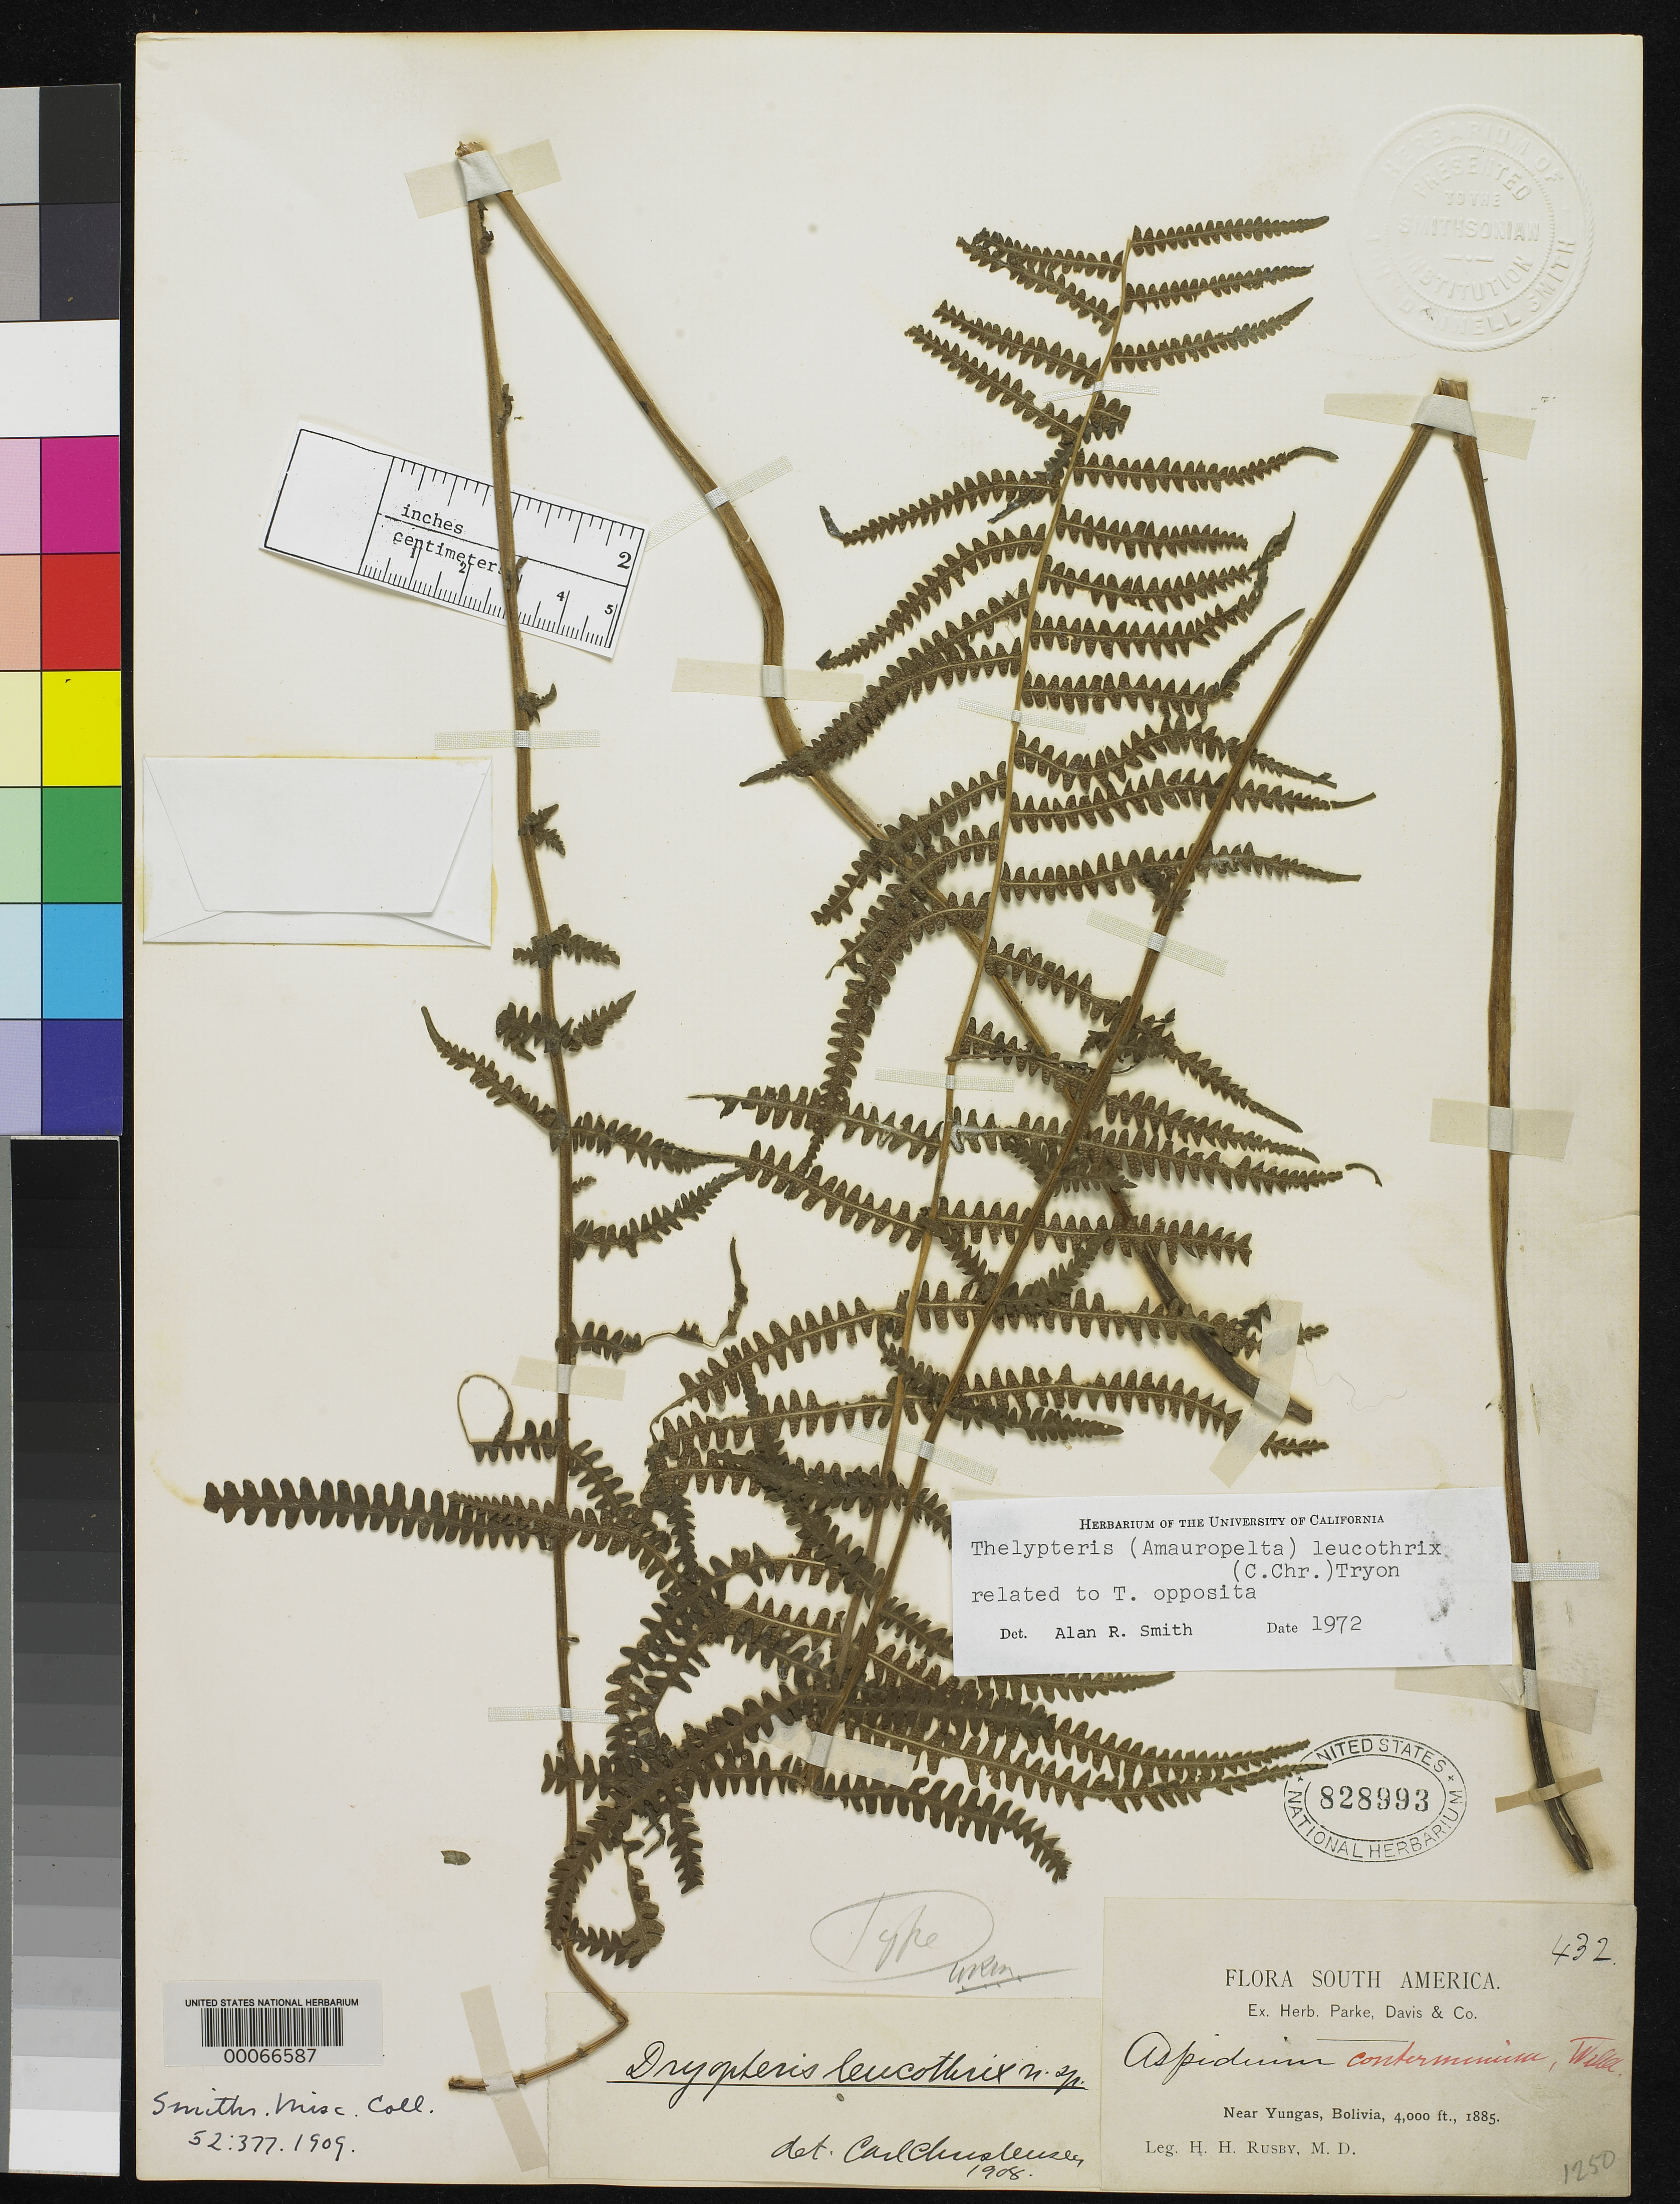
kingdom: Plantae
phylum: Tracheophyta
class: Polypodiopsida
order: Polypodiales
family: Dryopteridaceae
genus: Dryopteris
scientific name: Dryopteris leucothrix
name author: C. Chr.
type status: Holotype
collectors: H. H. Rusby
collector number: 432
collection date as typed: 1885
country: Bolivia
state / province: La Paz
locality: Near Yungas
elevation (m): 1219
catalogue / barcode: US 828993